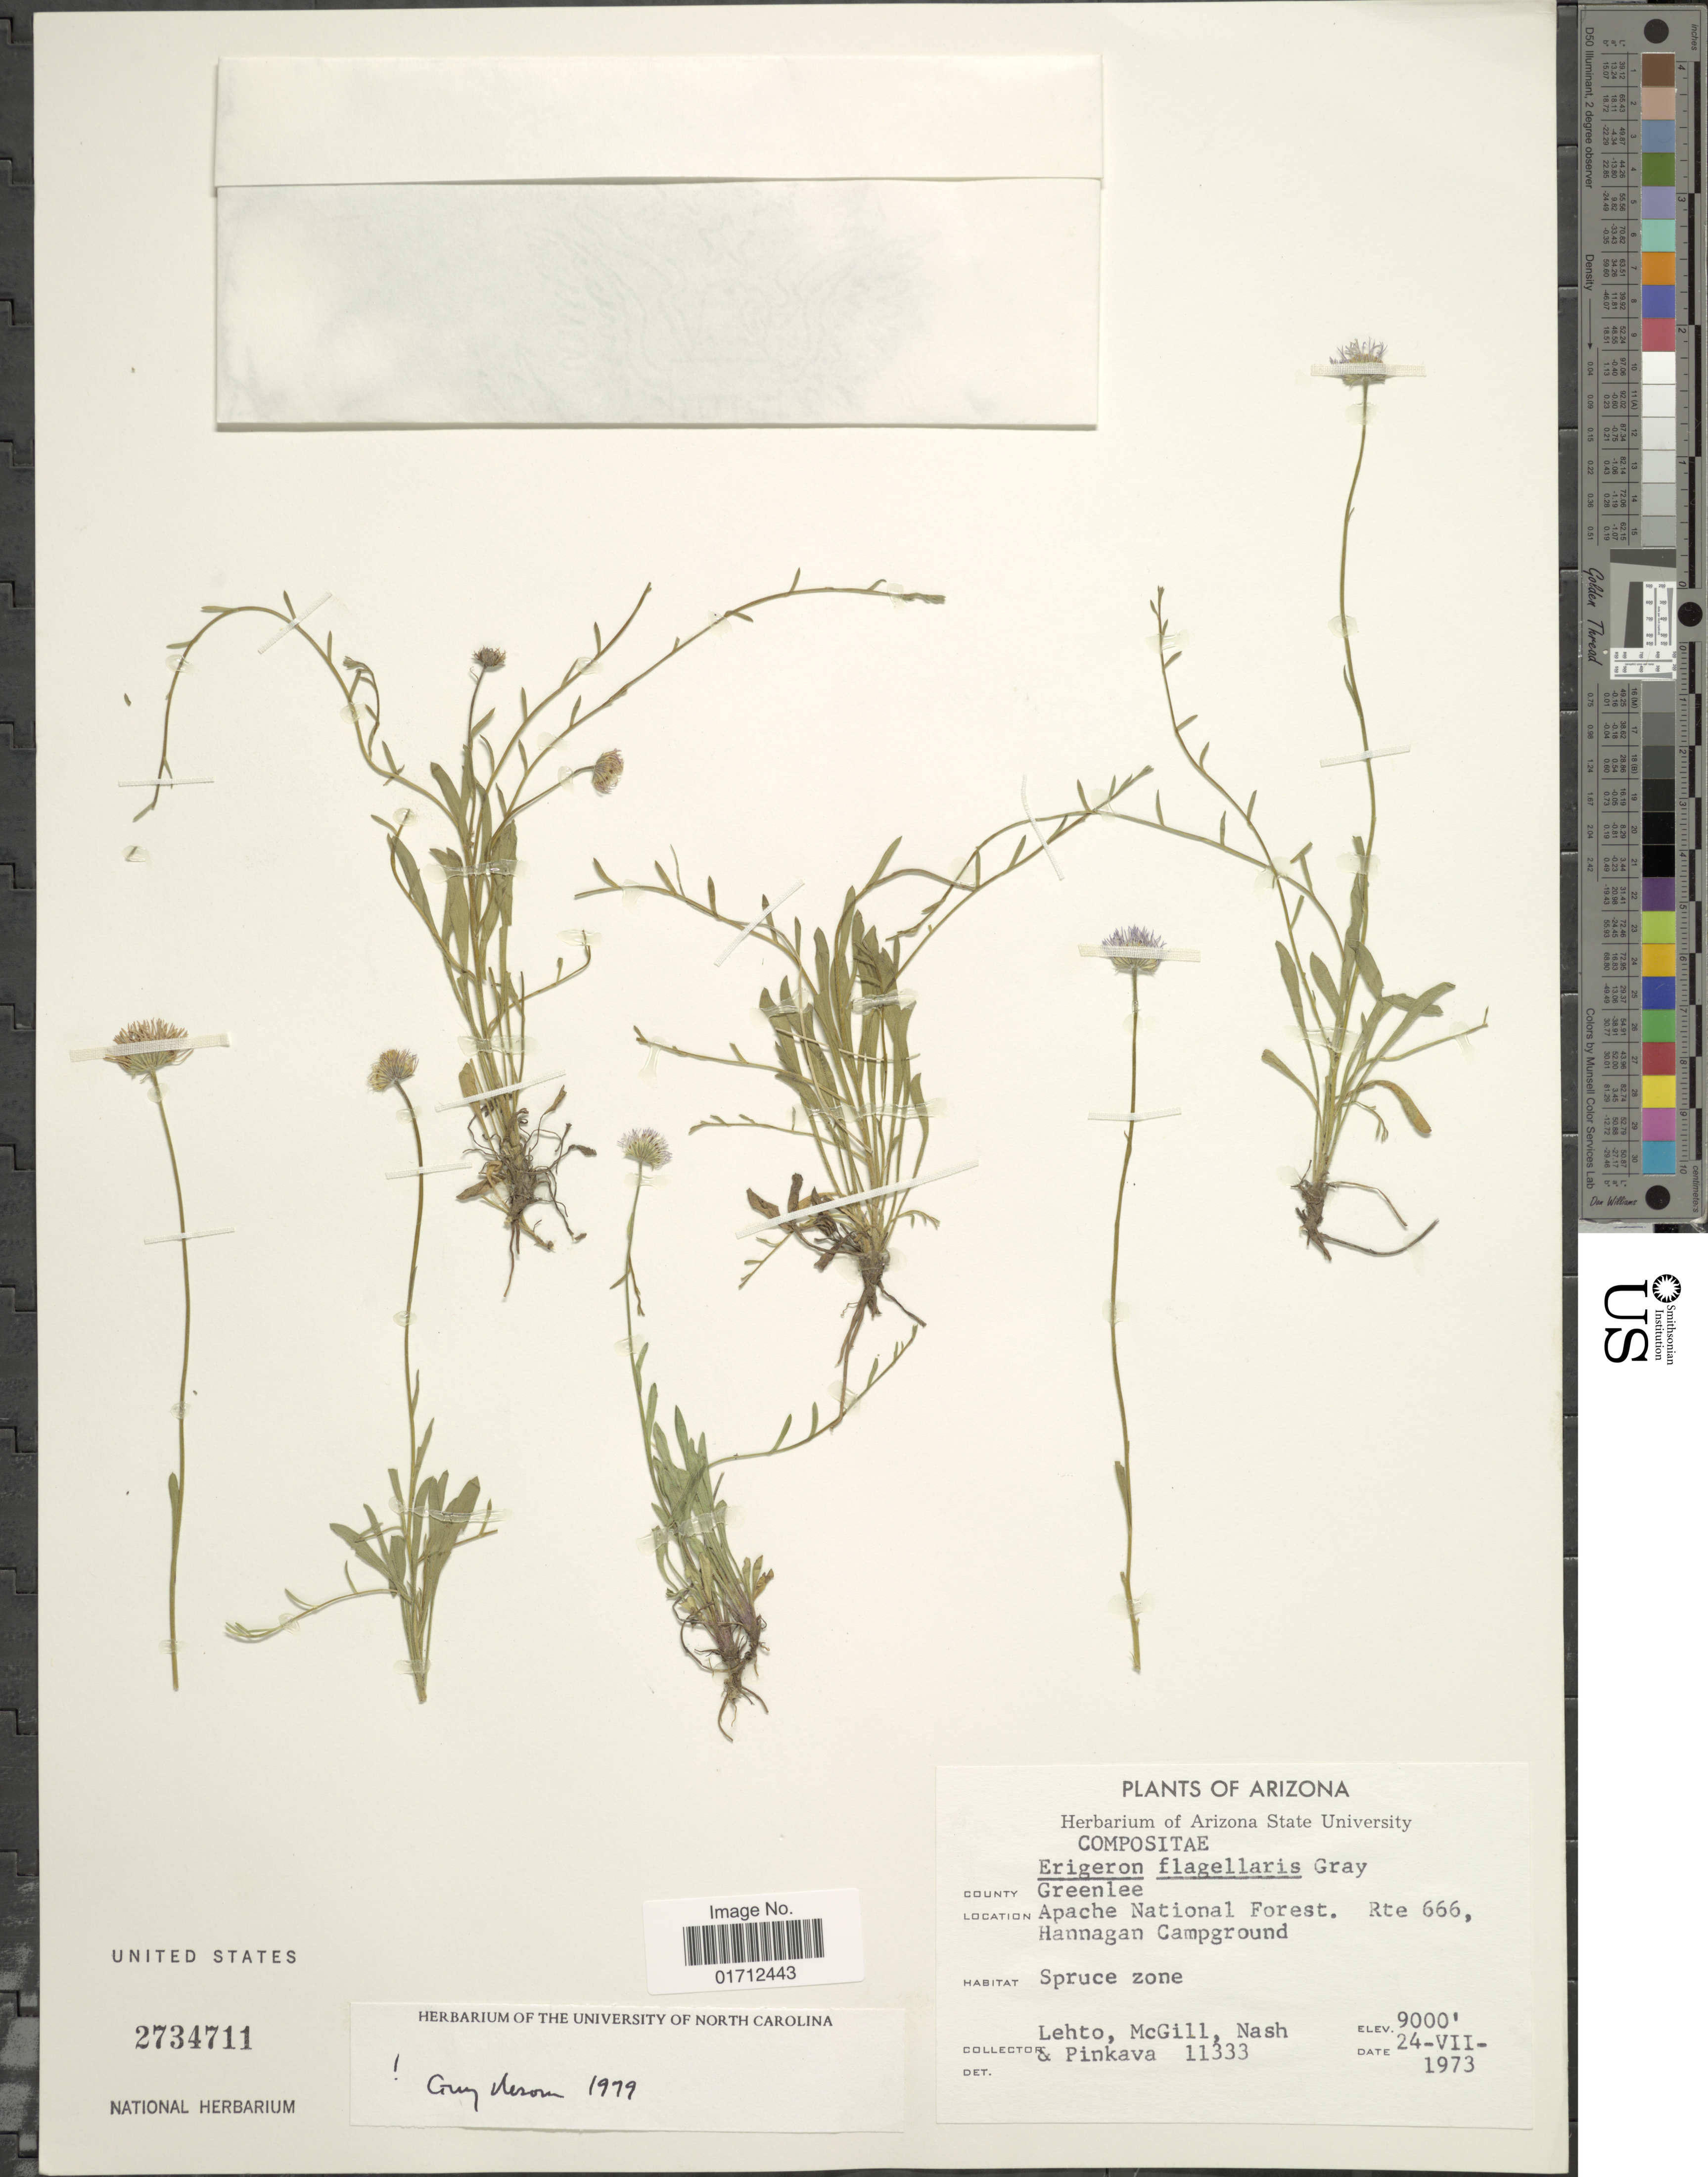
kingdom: Plantae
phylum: Tracheophyta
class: Magnoliopsida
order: Asterales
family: Asteraceae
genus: Erigeron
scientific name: Erigeron flagellaris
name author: A. Gray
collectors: -. Lehto, -. McGill, -- Nash & -. Pinkava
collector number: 11333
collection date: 1973-07-24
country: United States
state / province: Arizona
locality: Apache National Forest. Rte 666. Hannagan Campground.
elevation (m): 2743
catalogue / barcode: US 2734711